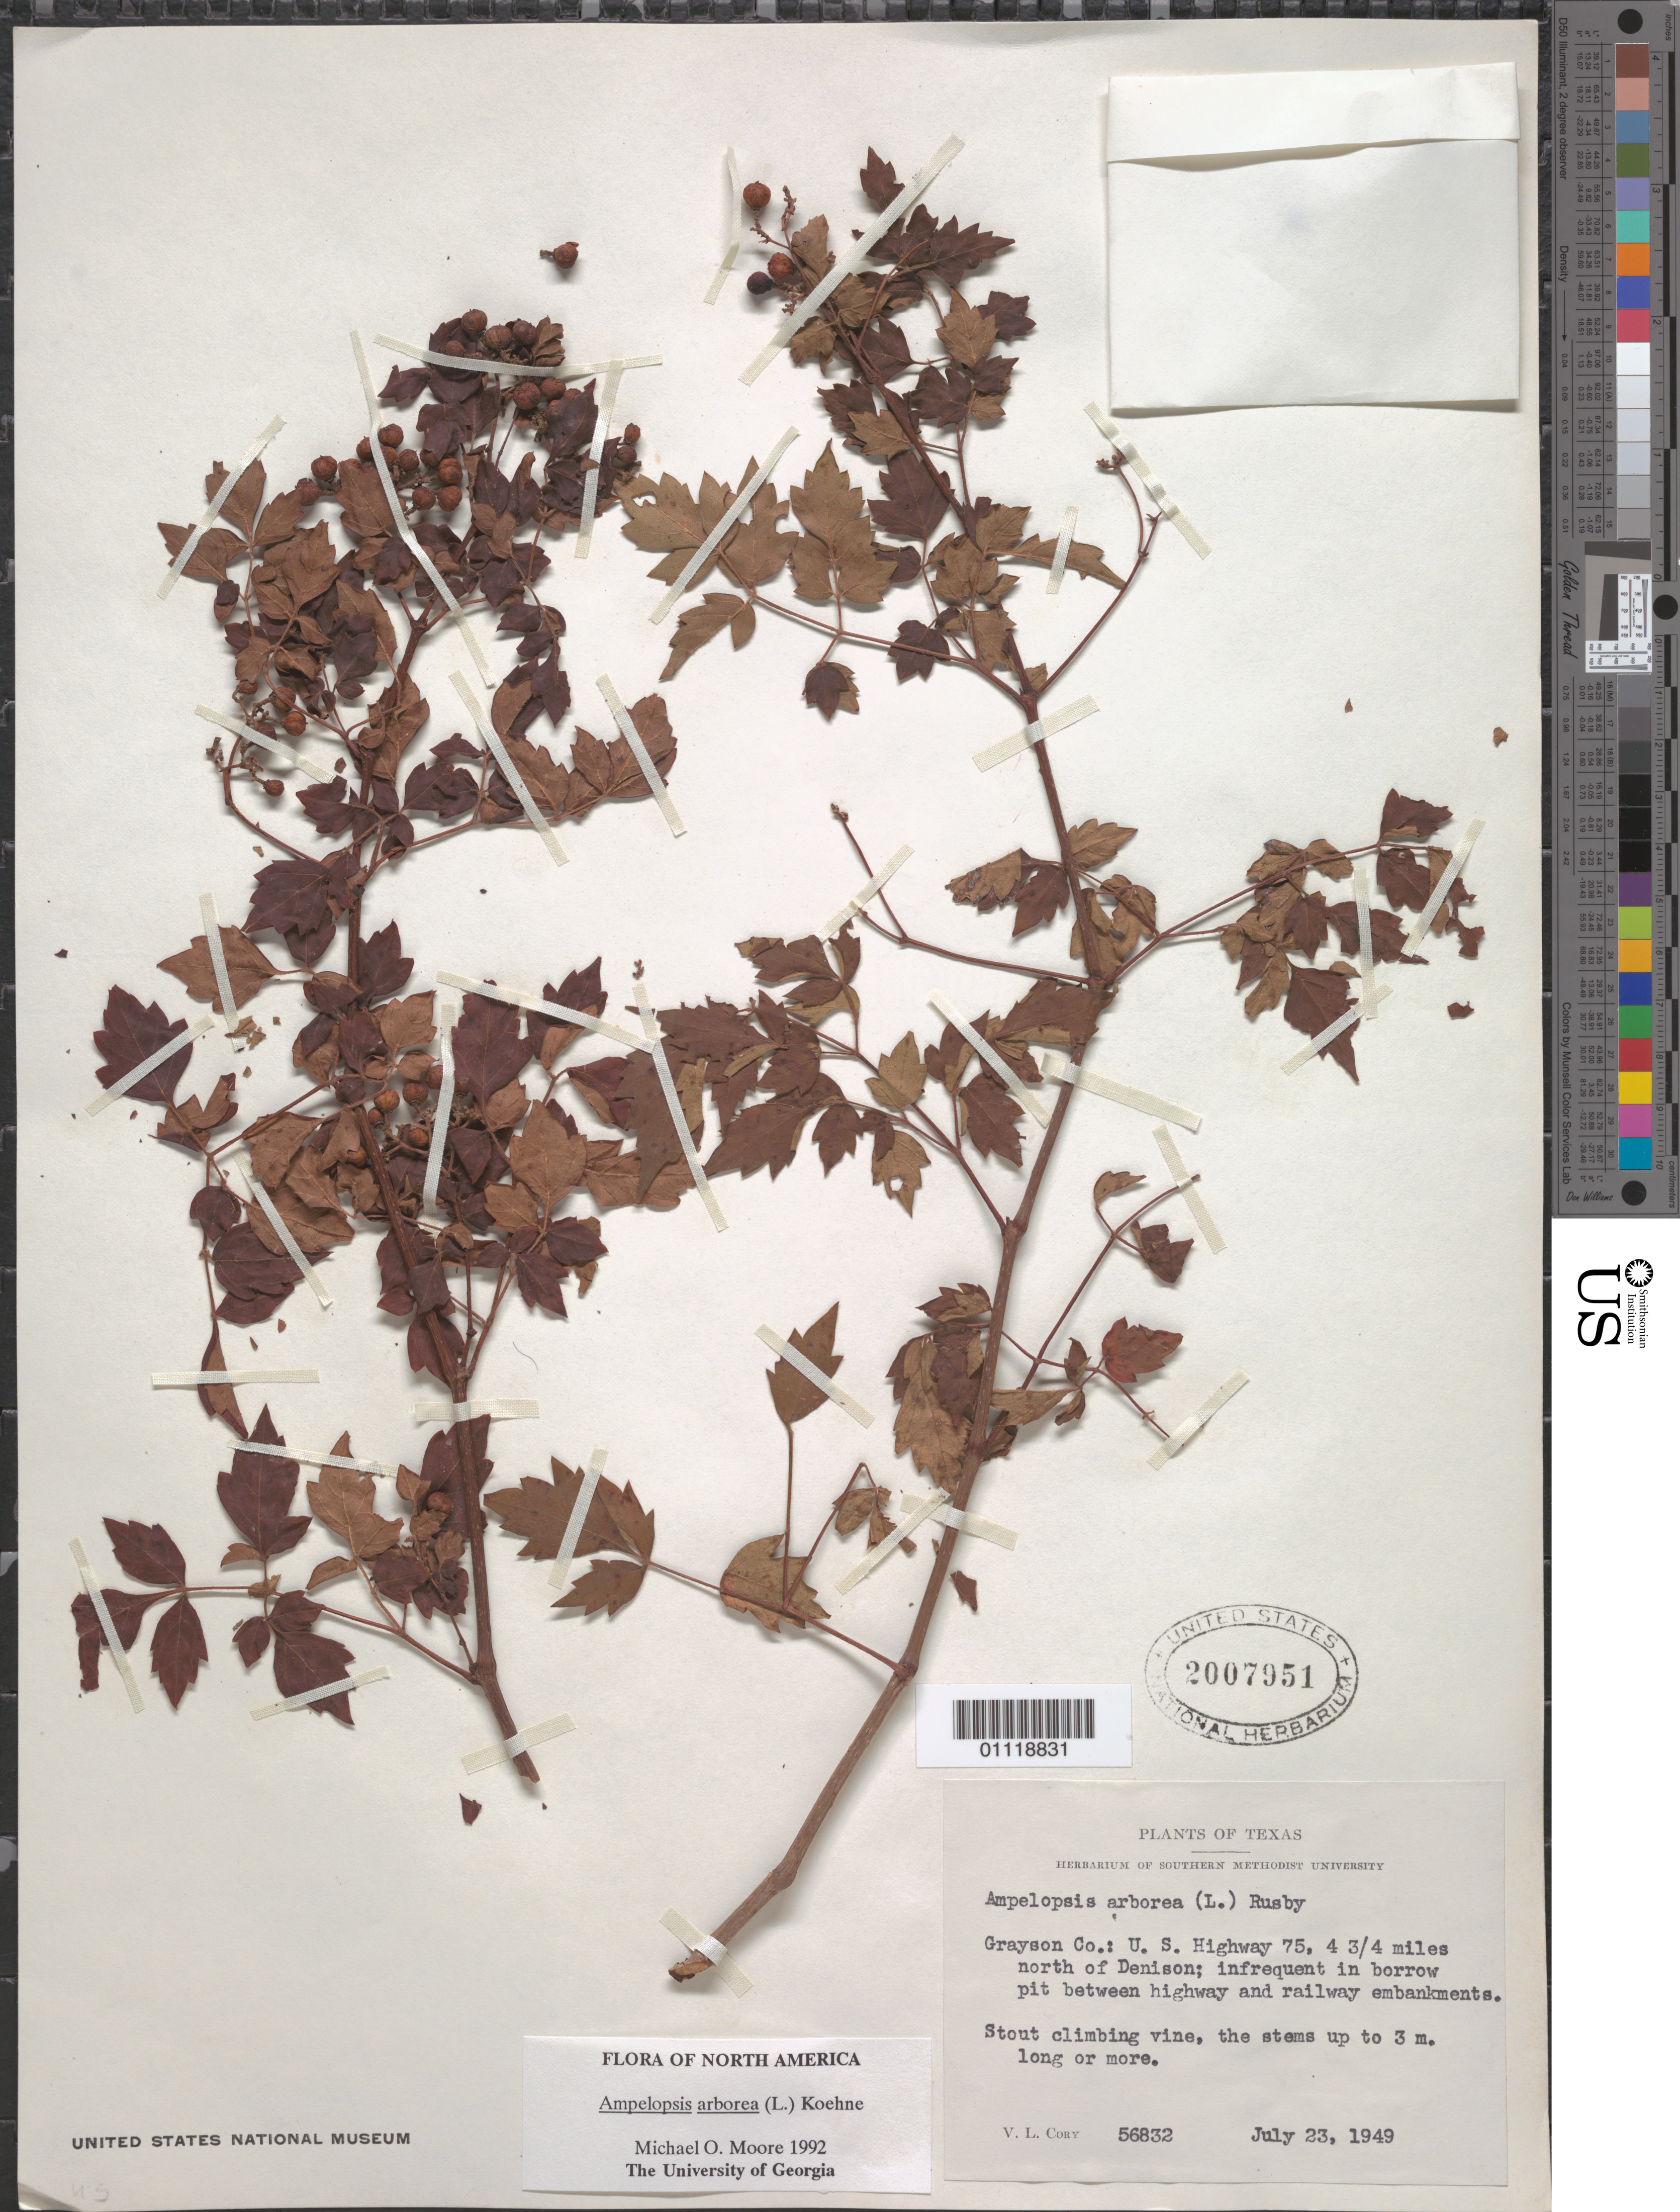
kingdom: Plantae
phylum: Tracheophyta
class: Magnoliopsida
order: Vitales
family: Vitaceae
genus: Ampelopsis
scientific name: Ampelopsis arborea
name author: (L.) Koehne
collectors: V. Cory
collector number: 56832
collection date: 1949-07-23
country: United States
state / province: Texas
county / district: Grayson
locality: US Hwy 75, 4 3/4 mi N of Denison infrequent in borrow pit between Hwy and railway embankments.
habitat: Stout climbing vine.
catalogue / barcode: US 2007951